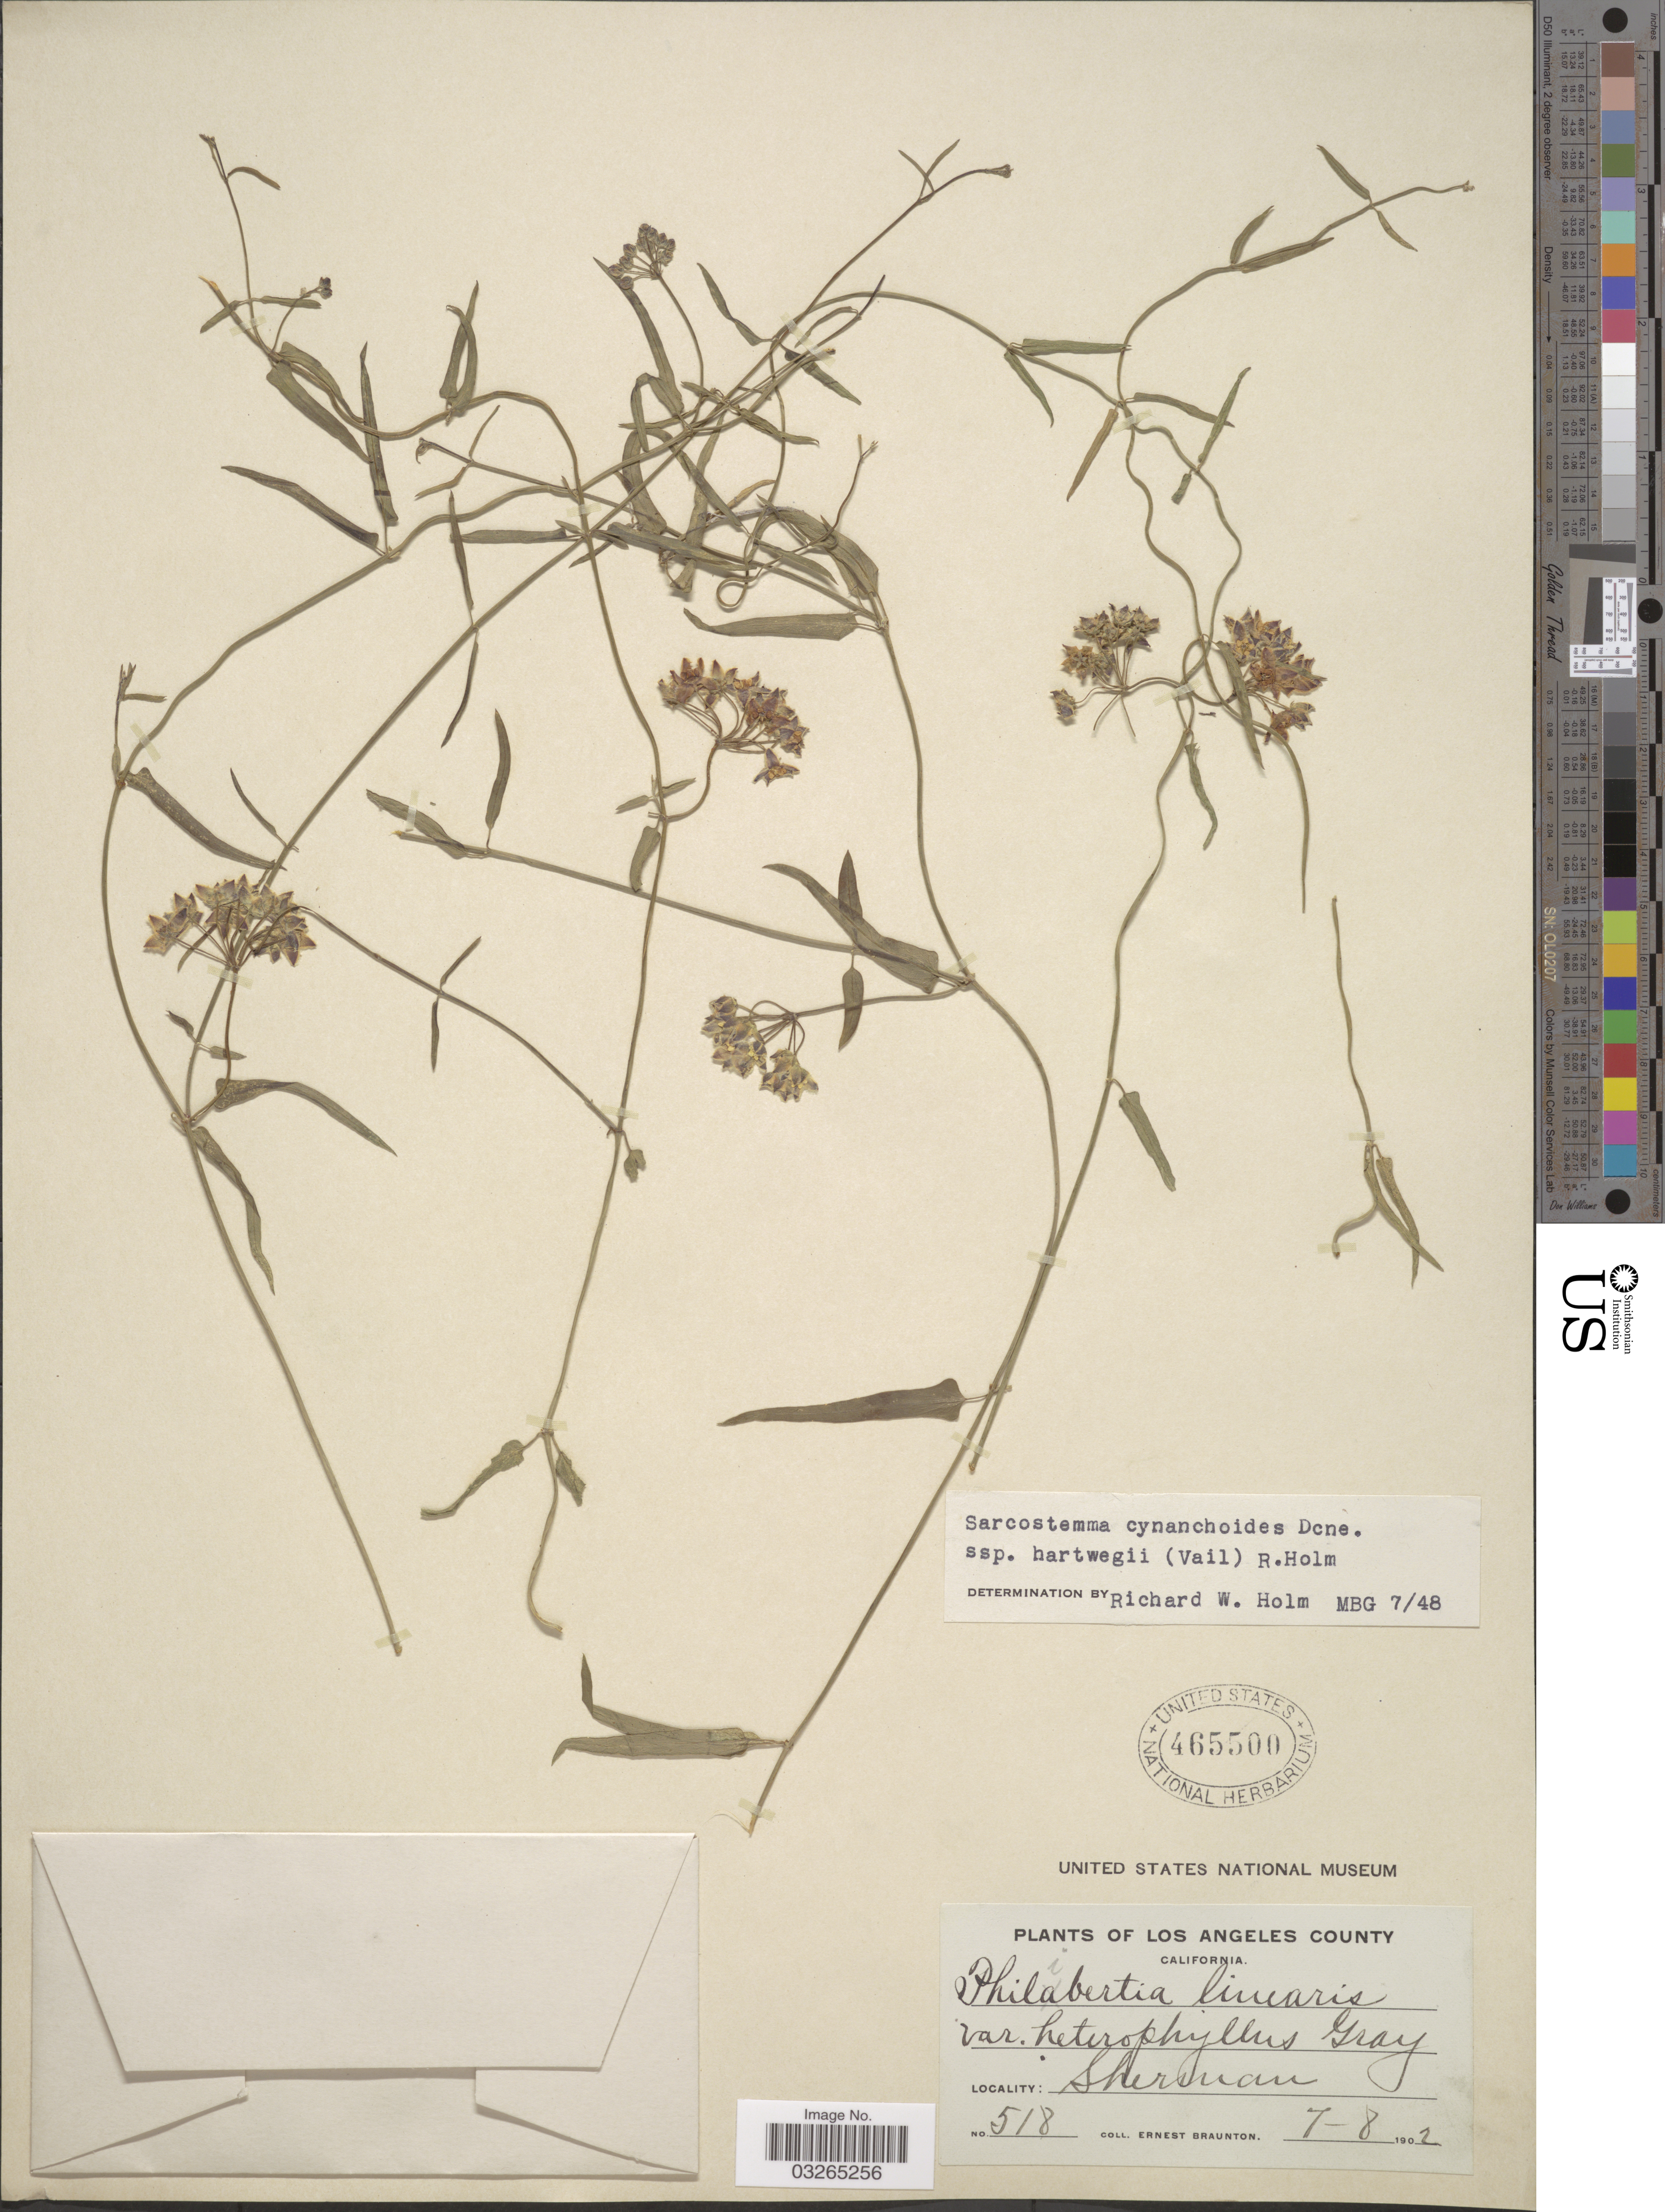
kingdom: Plantae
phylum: Tracheophyta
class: Magnoliopsida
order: Gentianales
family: Apocynaceae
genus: Sarcostemma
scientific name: Sarcostemma cynanchoides var. hartwegii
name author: (R.W. Holm) Shinners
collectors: E. Braunton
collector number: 518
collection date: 1902-07-08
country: United States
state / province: California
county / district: Los Angeles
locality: Los Angeles County, Sherman.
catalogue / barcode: US 465500